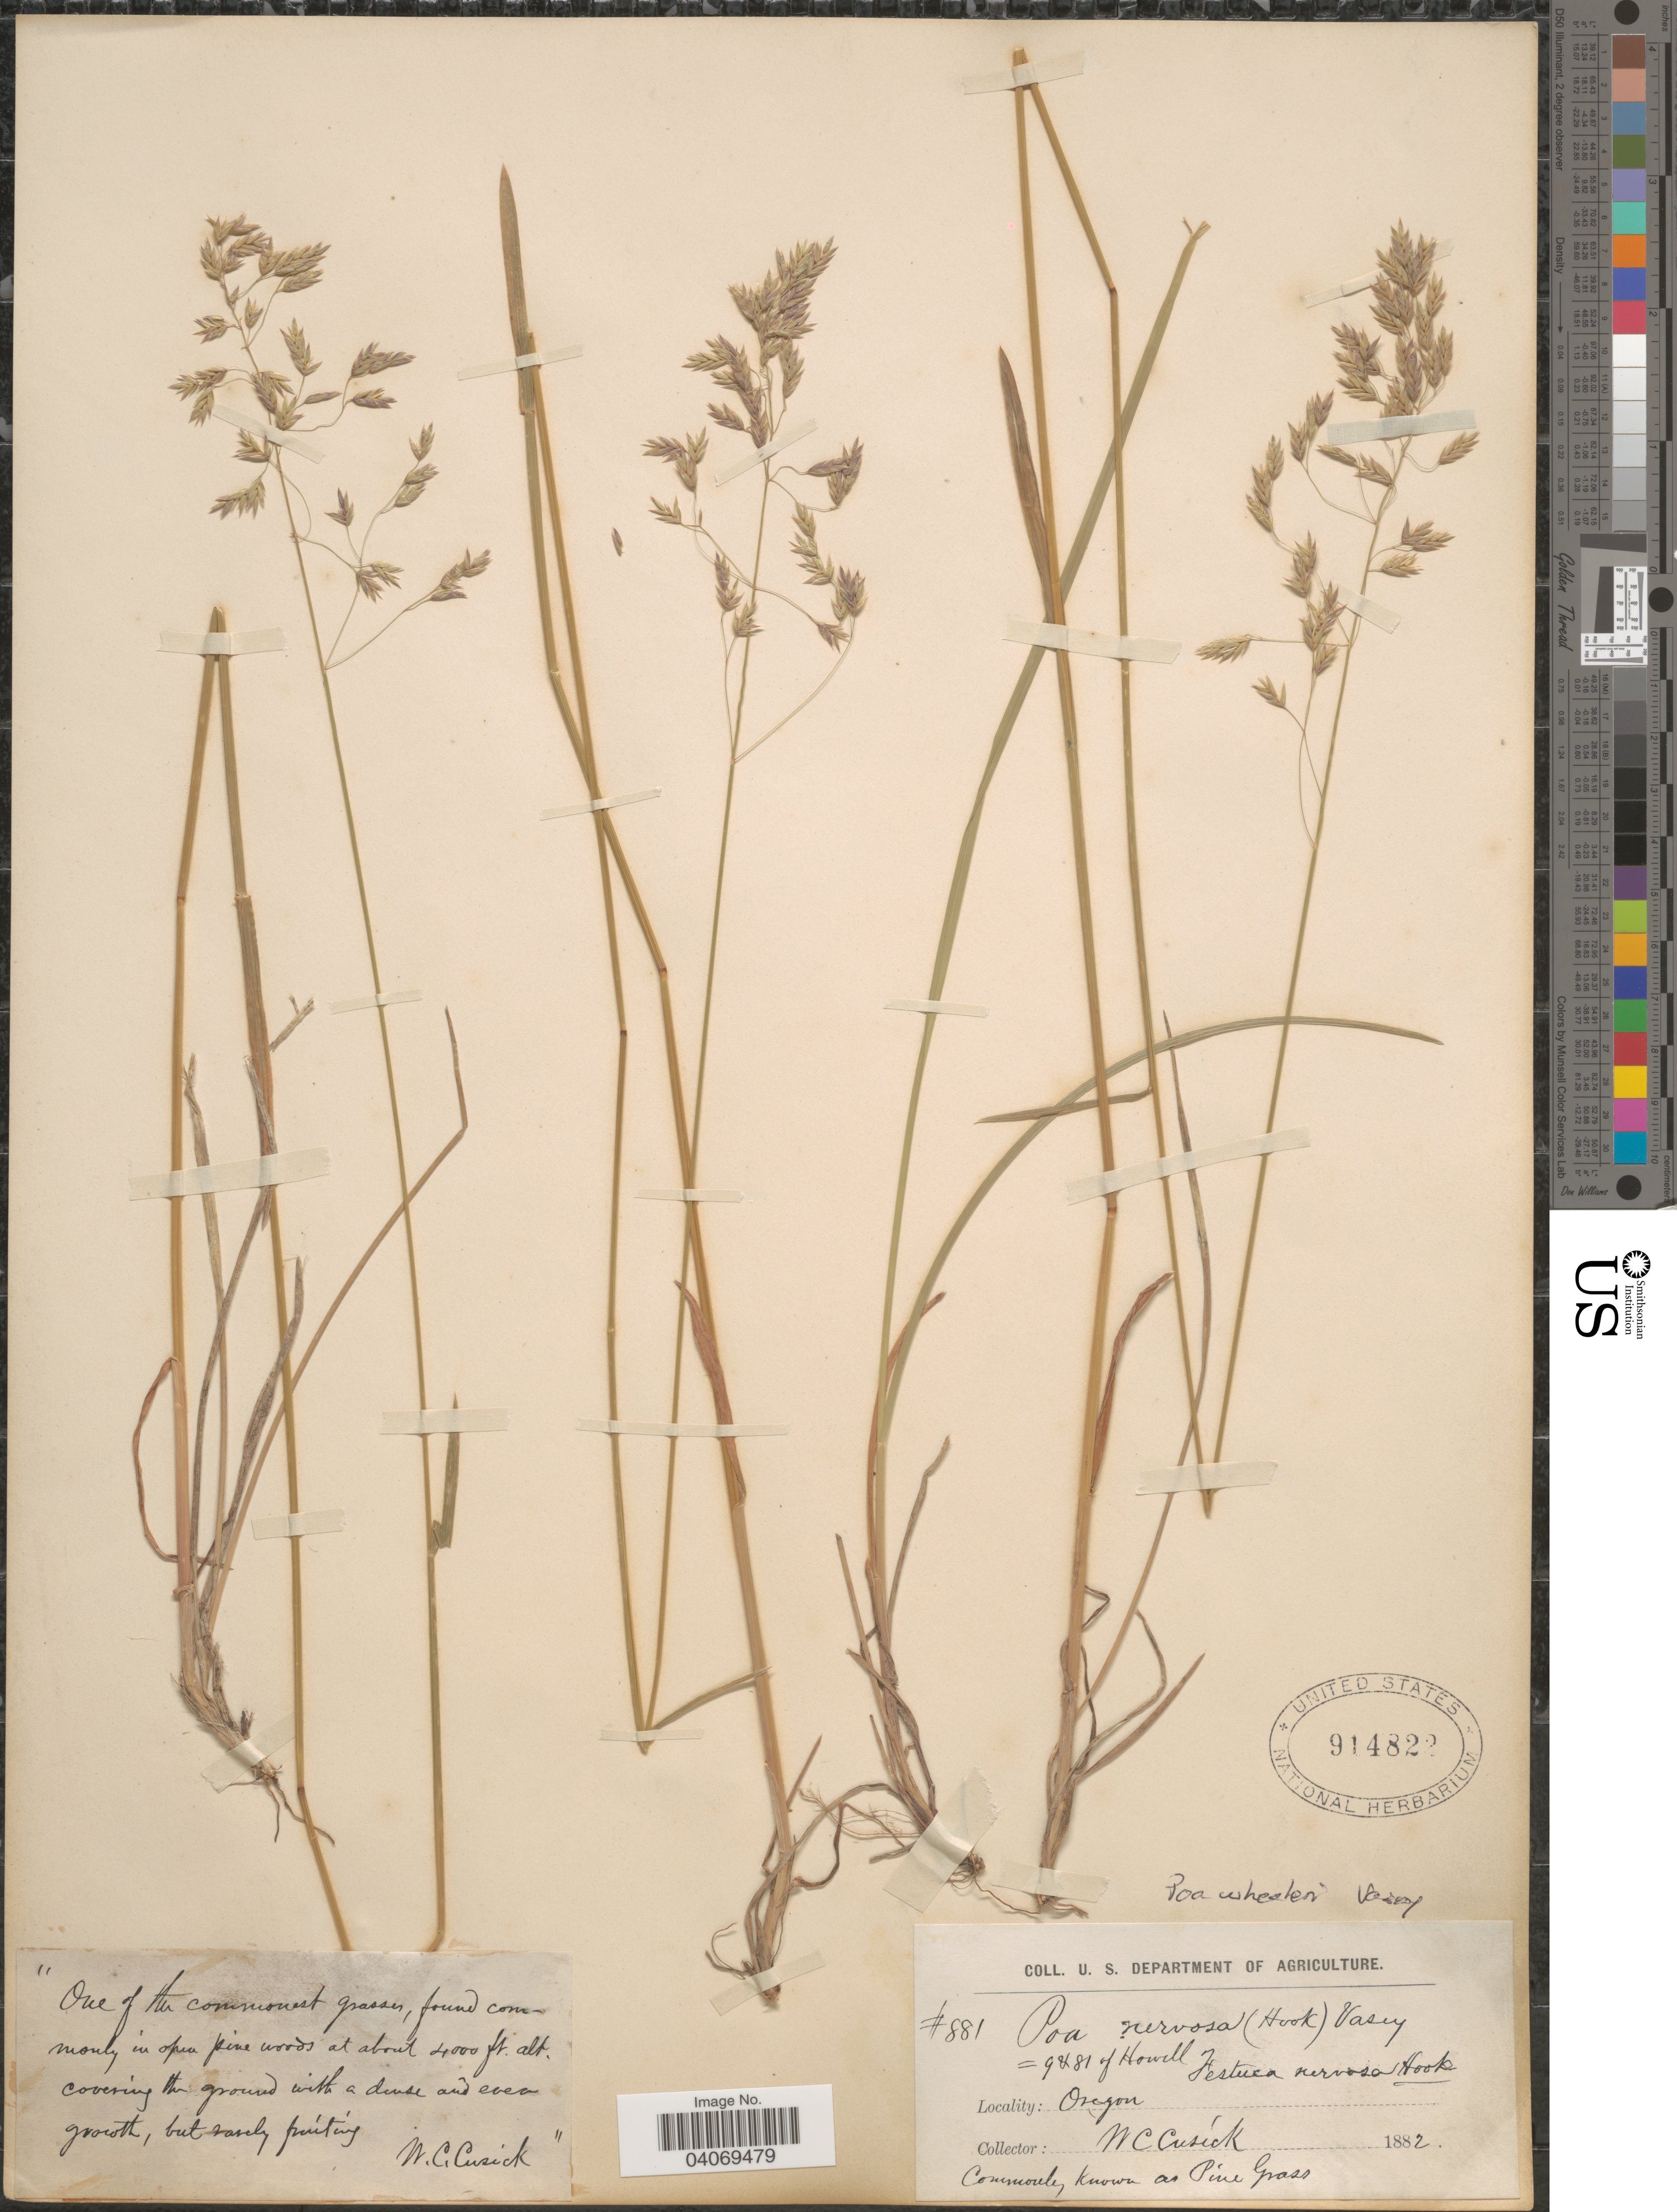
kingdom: Plantae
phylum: Tracheophyta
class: Liliopsida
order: Poales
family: Poaceae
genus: Poa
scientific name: Poa wheeleri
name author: Vasey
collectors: W. C. Cusick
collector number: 881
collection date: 1882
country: United States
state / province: Oregon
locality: One of the commonest grasses, found commonly in open pine woods. Covering the ground with a dense and even growth, but rarely fruiting. [unsure placement]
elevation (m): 1219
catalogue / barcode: US 914822